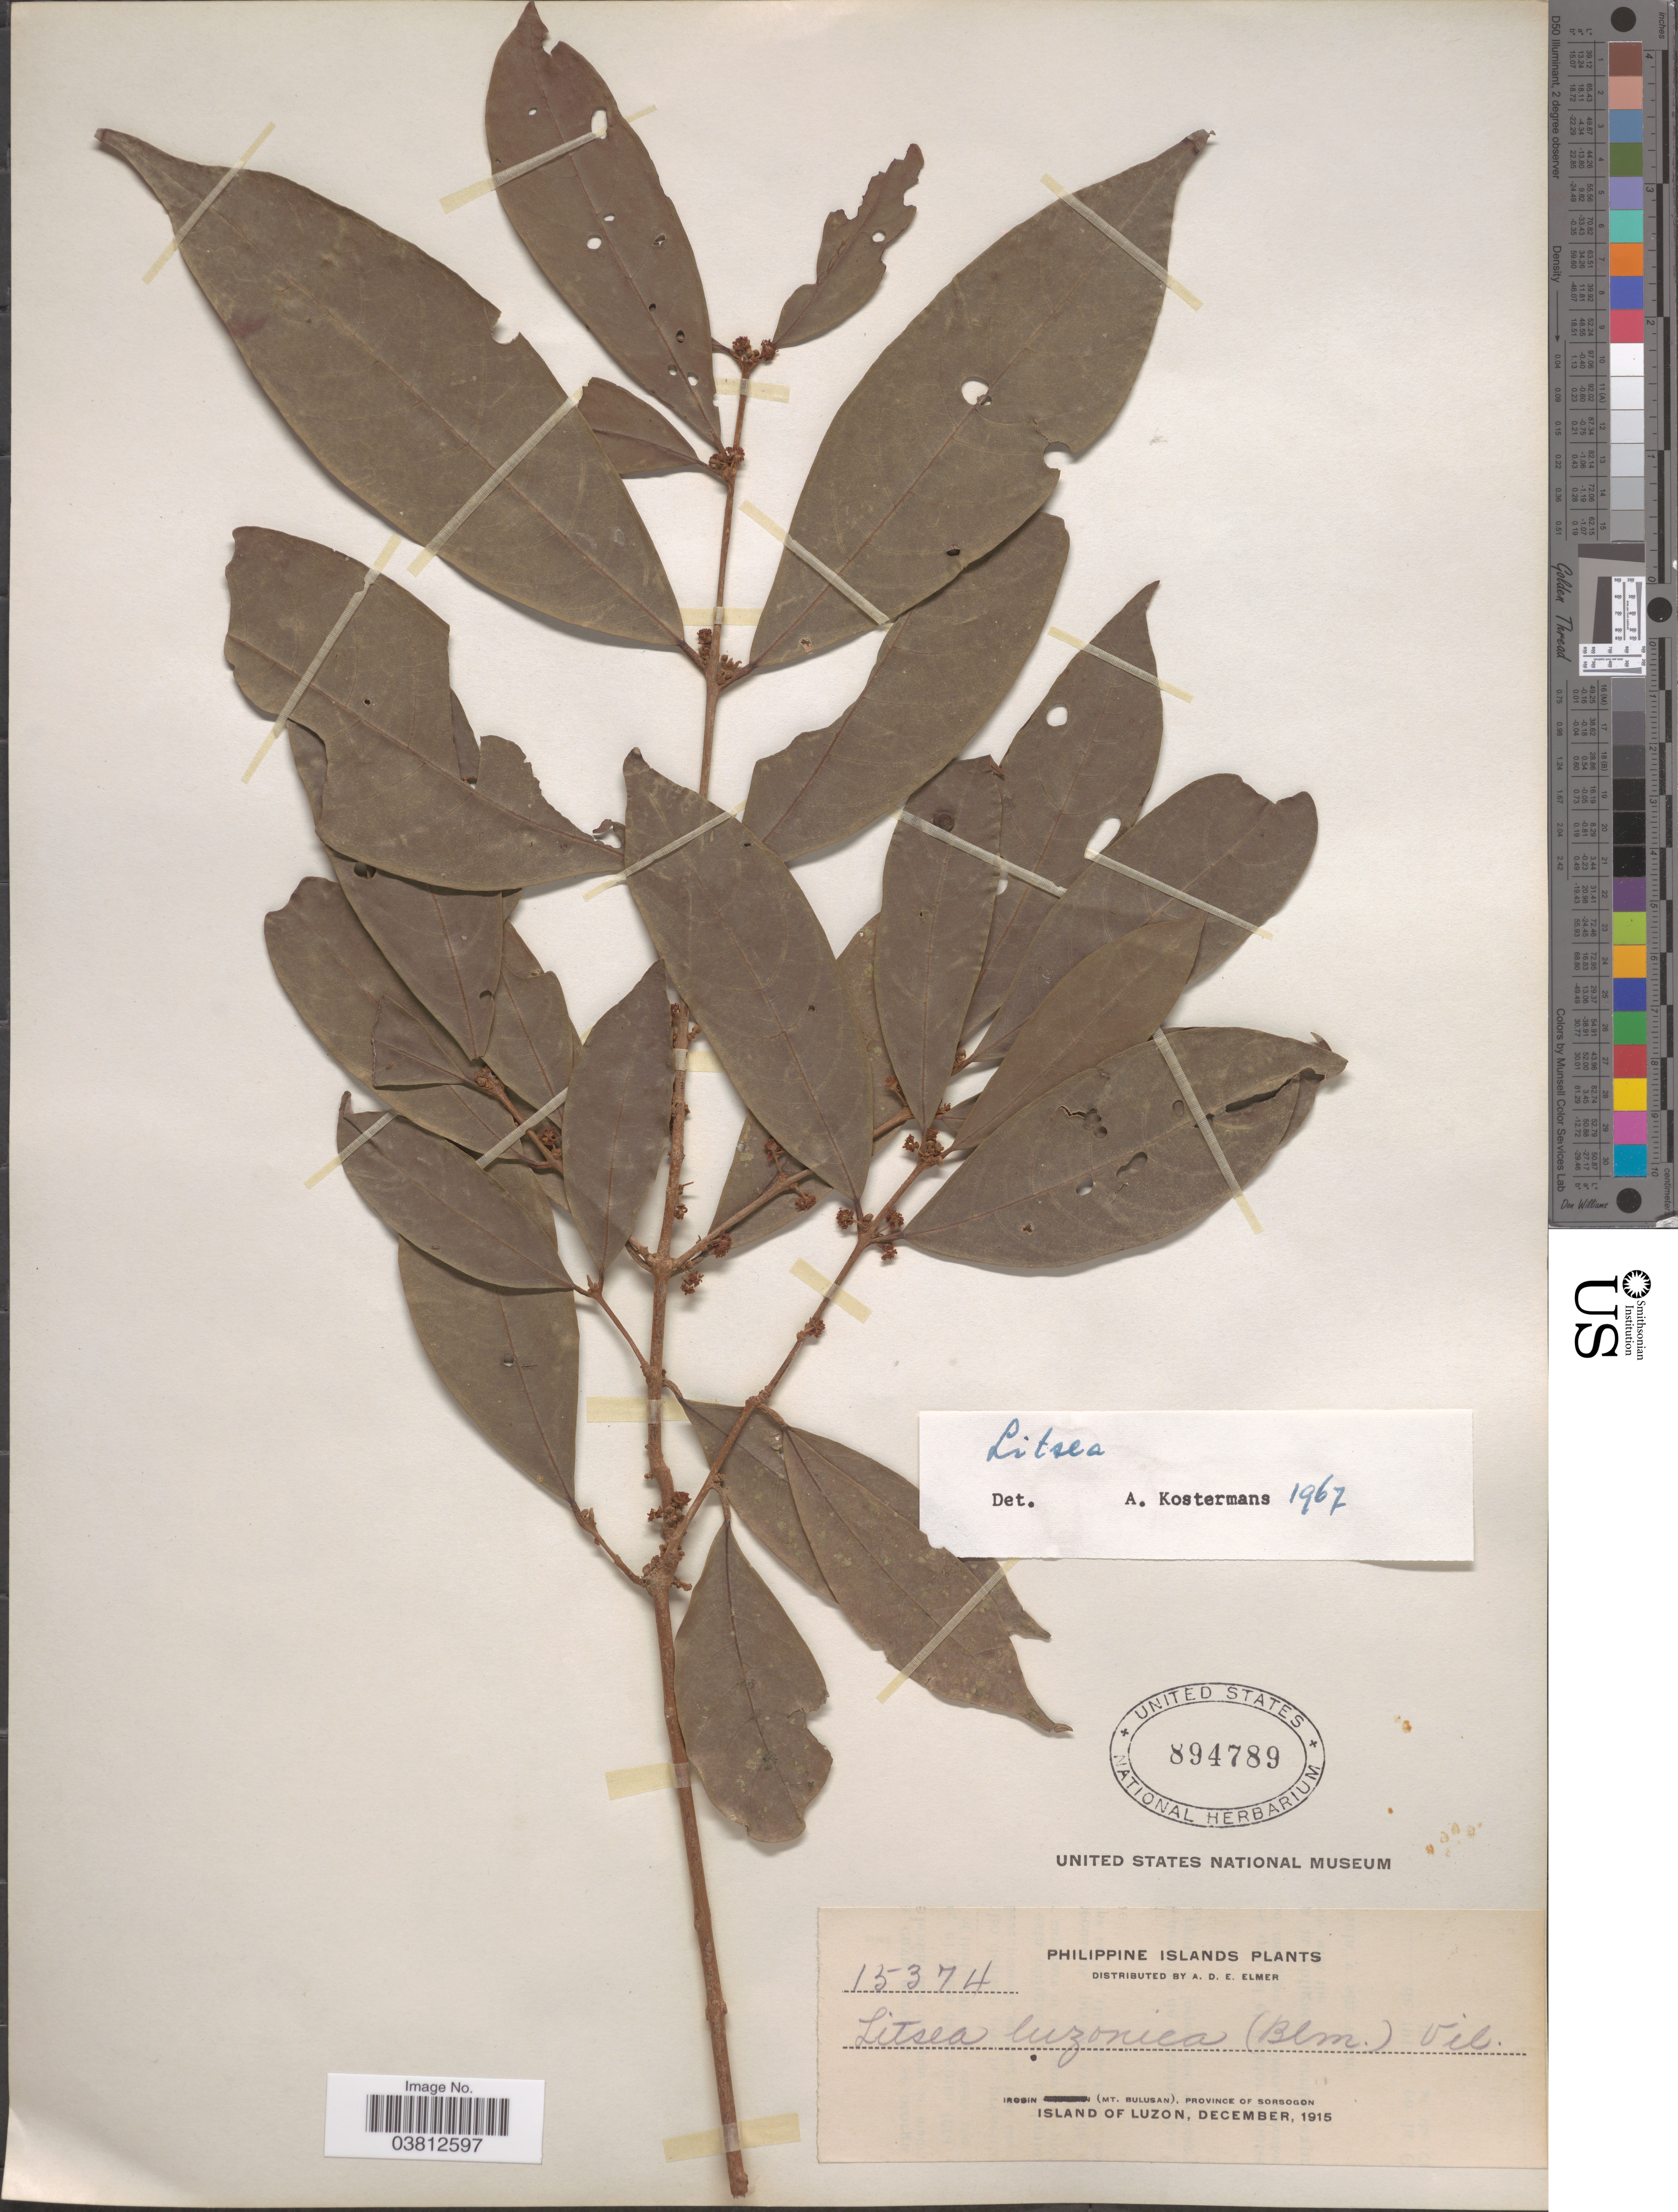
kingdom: Plantae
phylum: Tracheophyta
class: Magnoliopsida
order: Laurales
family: Lauraceae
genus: Litsea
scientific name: Litsea sp.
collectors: A. D. E. Elmer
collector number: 15374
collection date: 1915-12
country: Philippines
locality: Philippine Islands. Irosin (Mt. Bulusan), Province of Sorsogon. Island of Luzon.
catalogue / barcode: US 894789